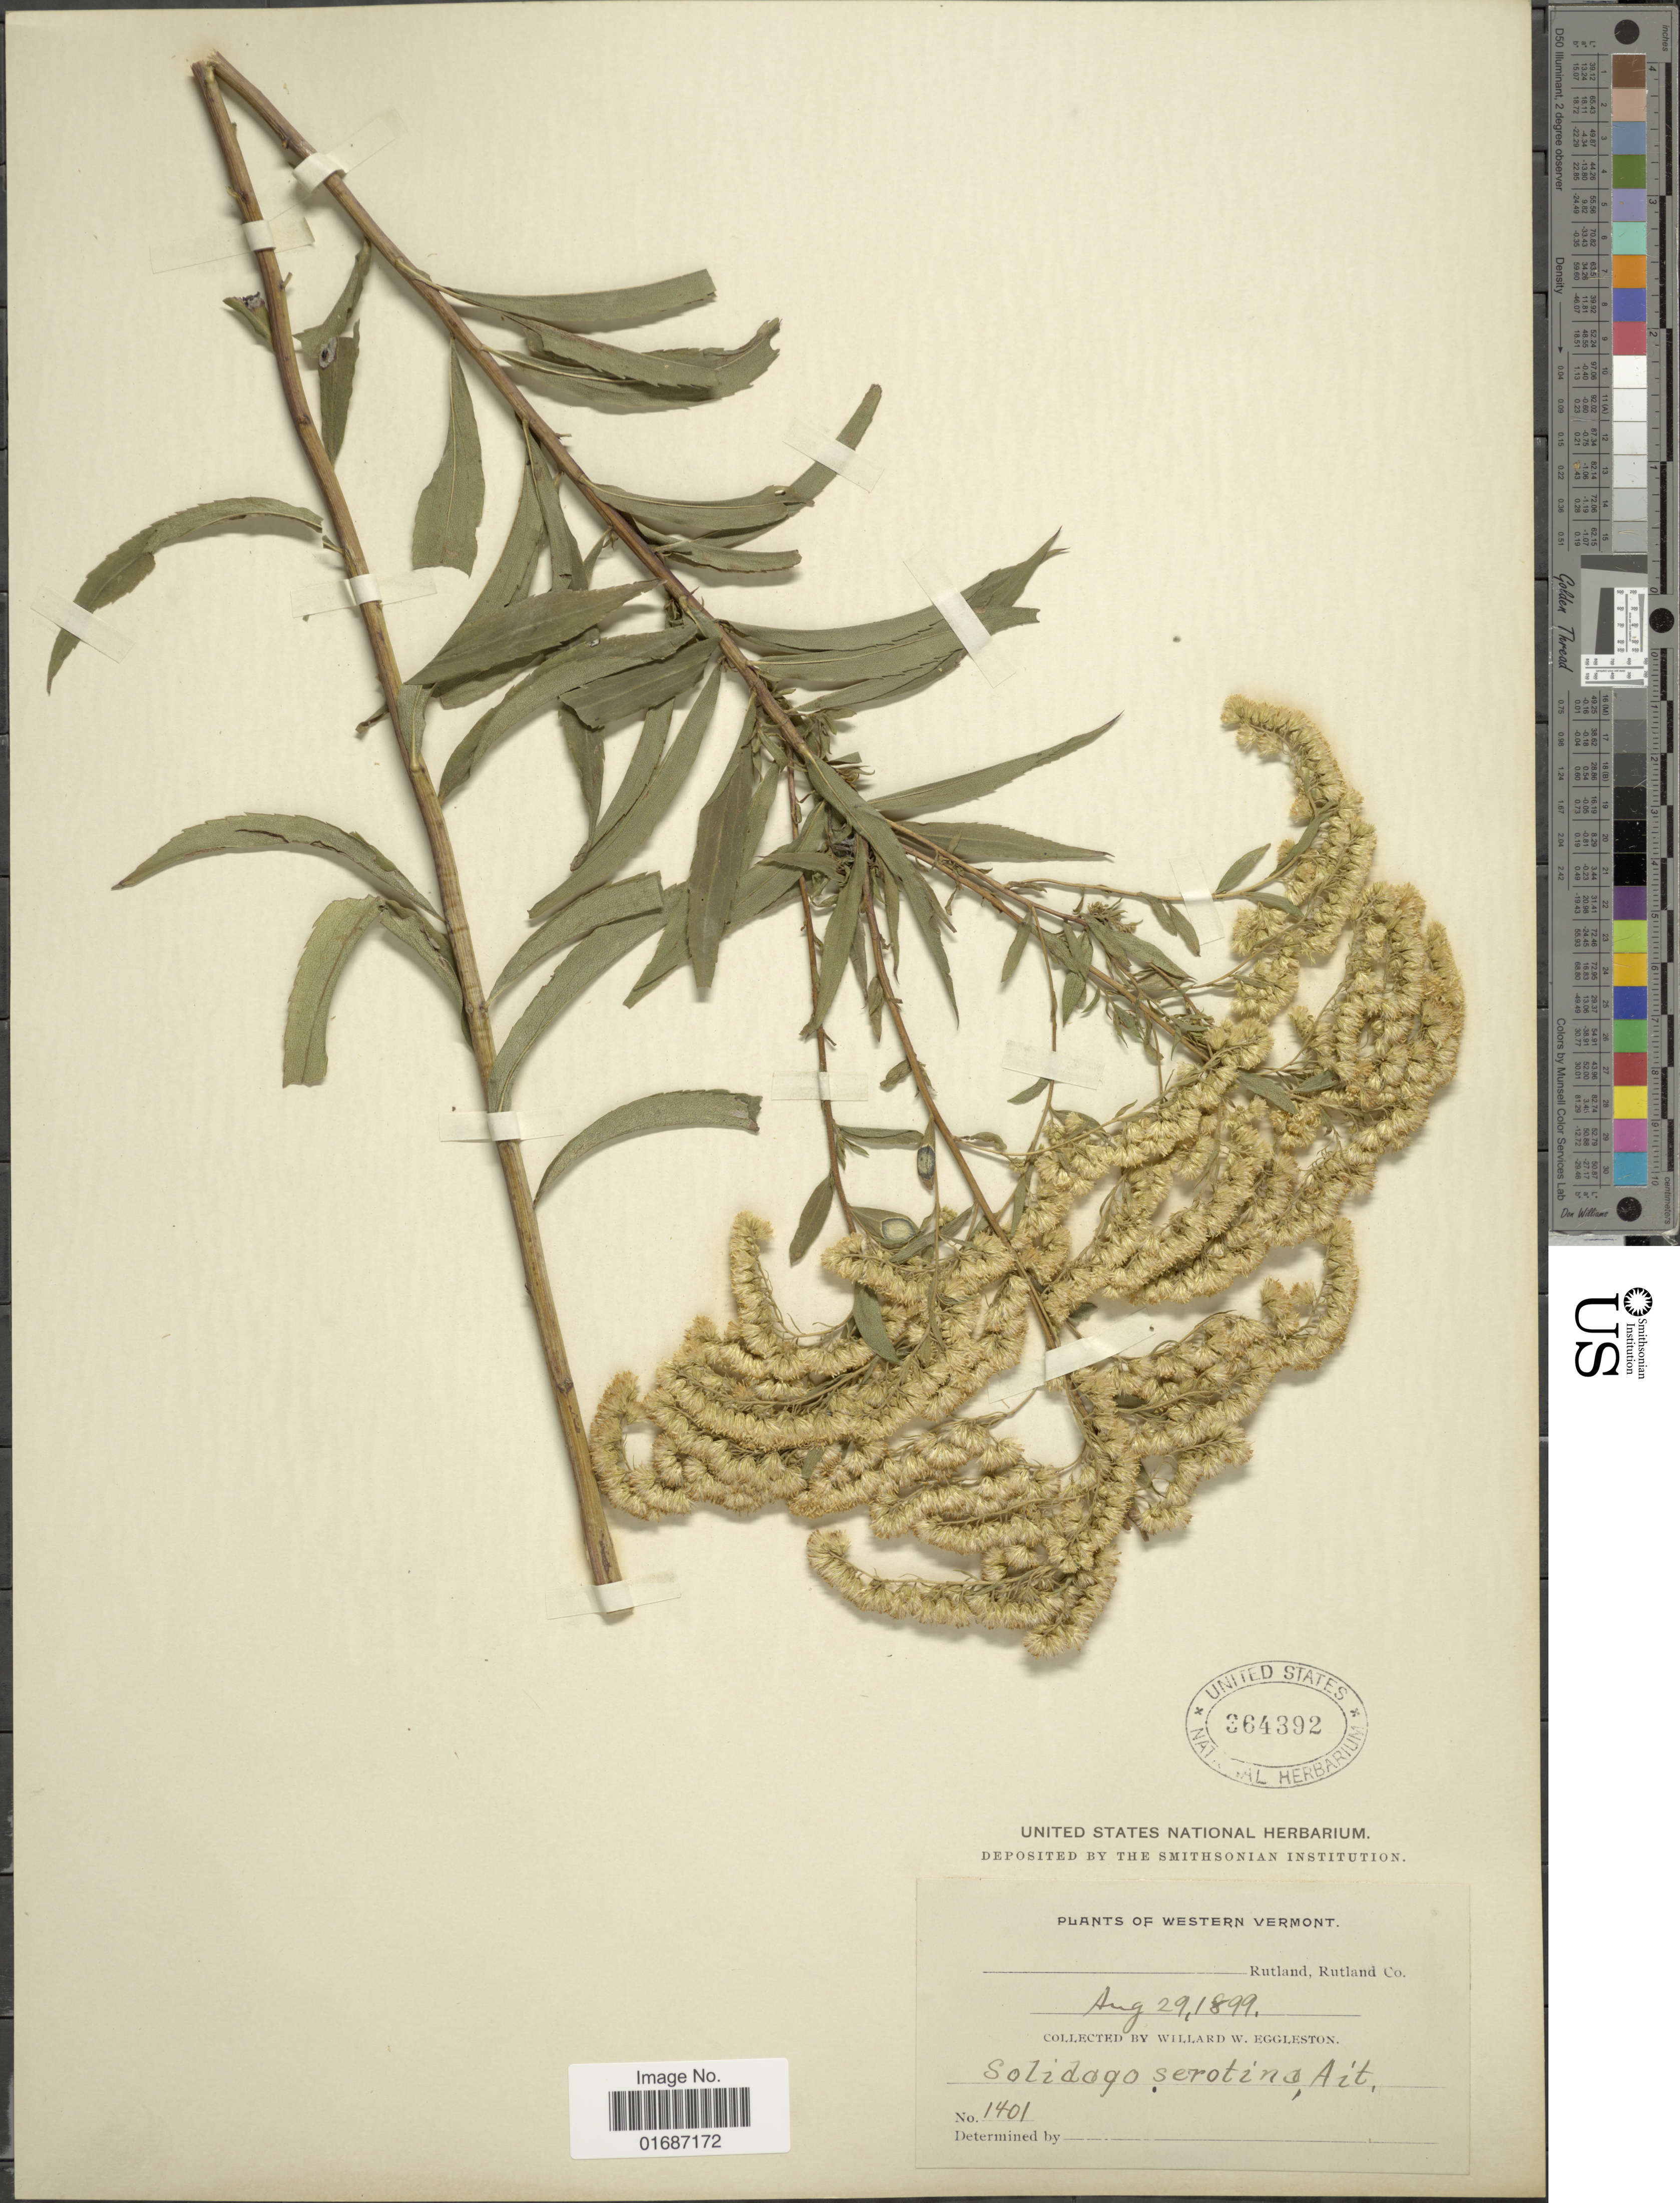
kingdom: Plantae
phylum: Tracheophyta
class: Magnoliopsida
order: Asterales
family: Asteraceae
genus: Solidago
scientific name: Solidago gigantea var. leiophylla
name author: Fernald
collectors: W. W. Eggleston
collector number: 1401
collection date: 1899-08-29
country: United States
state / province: Vermont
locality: Rutland, Rutland Co. Western Vermont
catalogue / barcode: US 364392